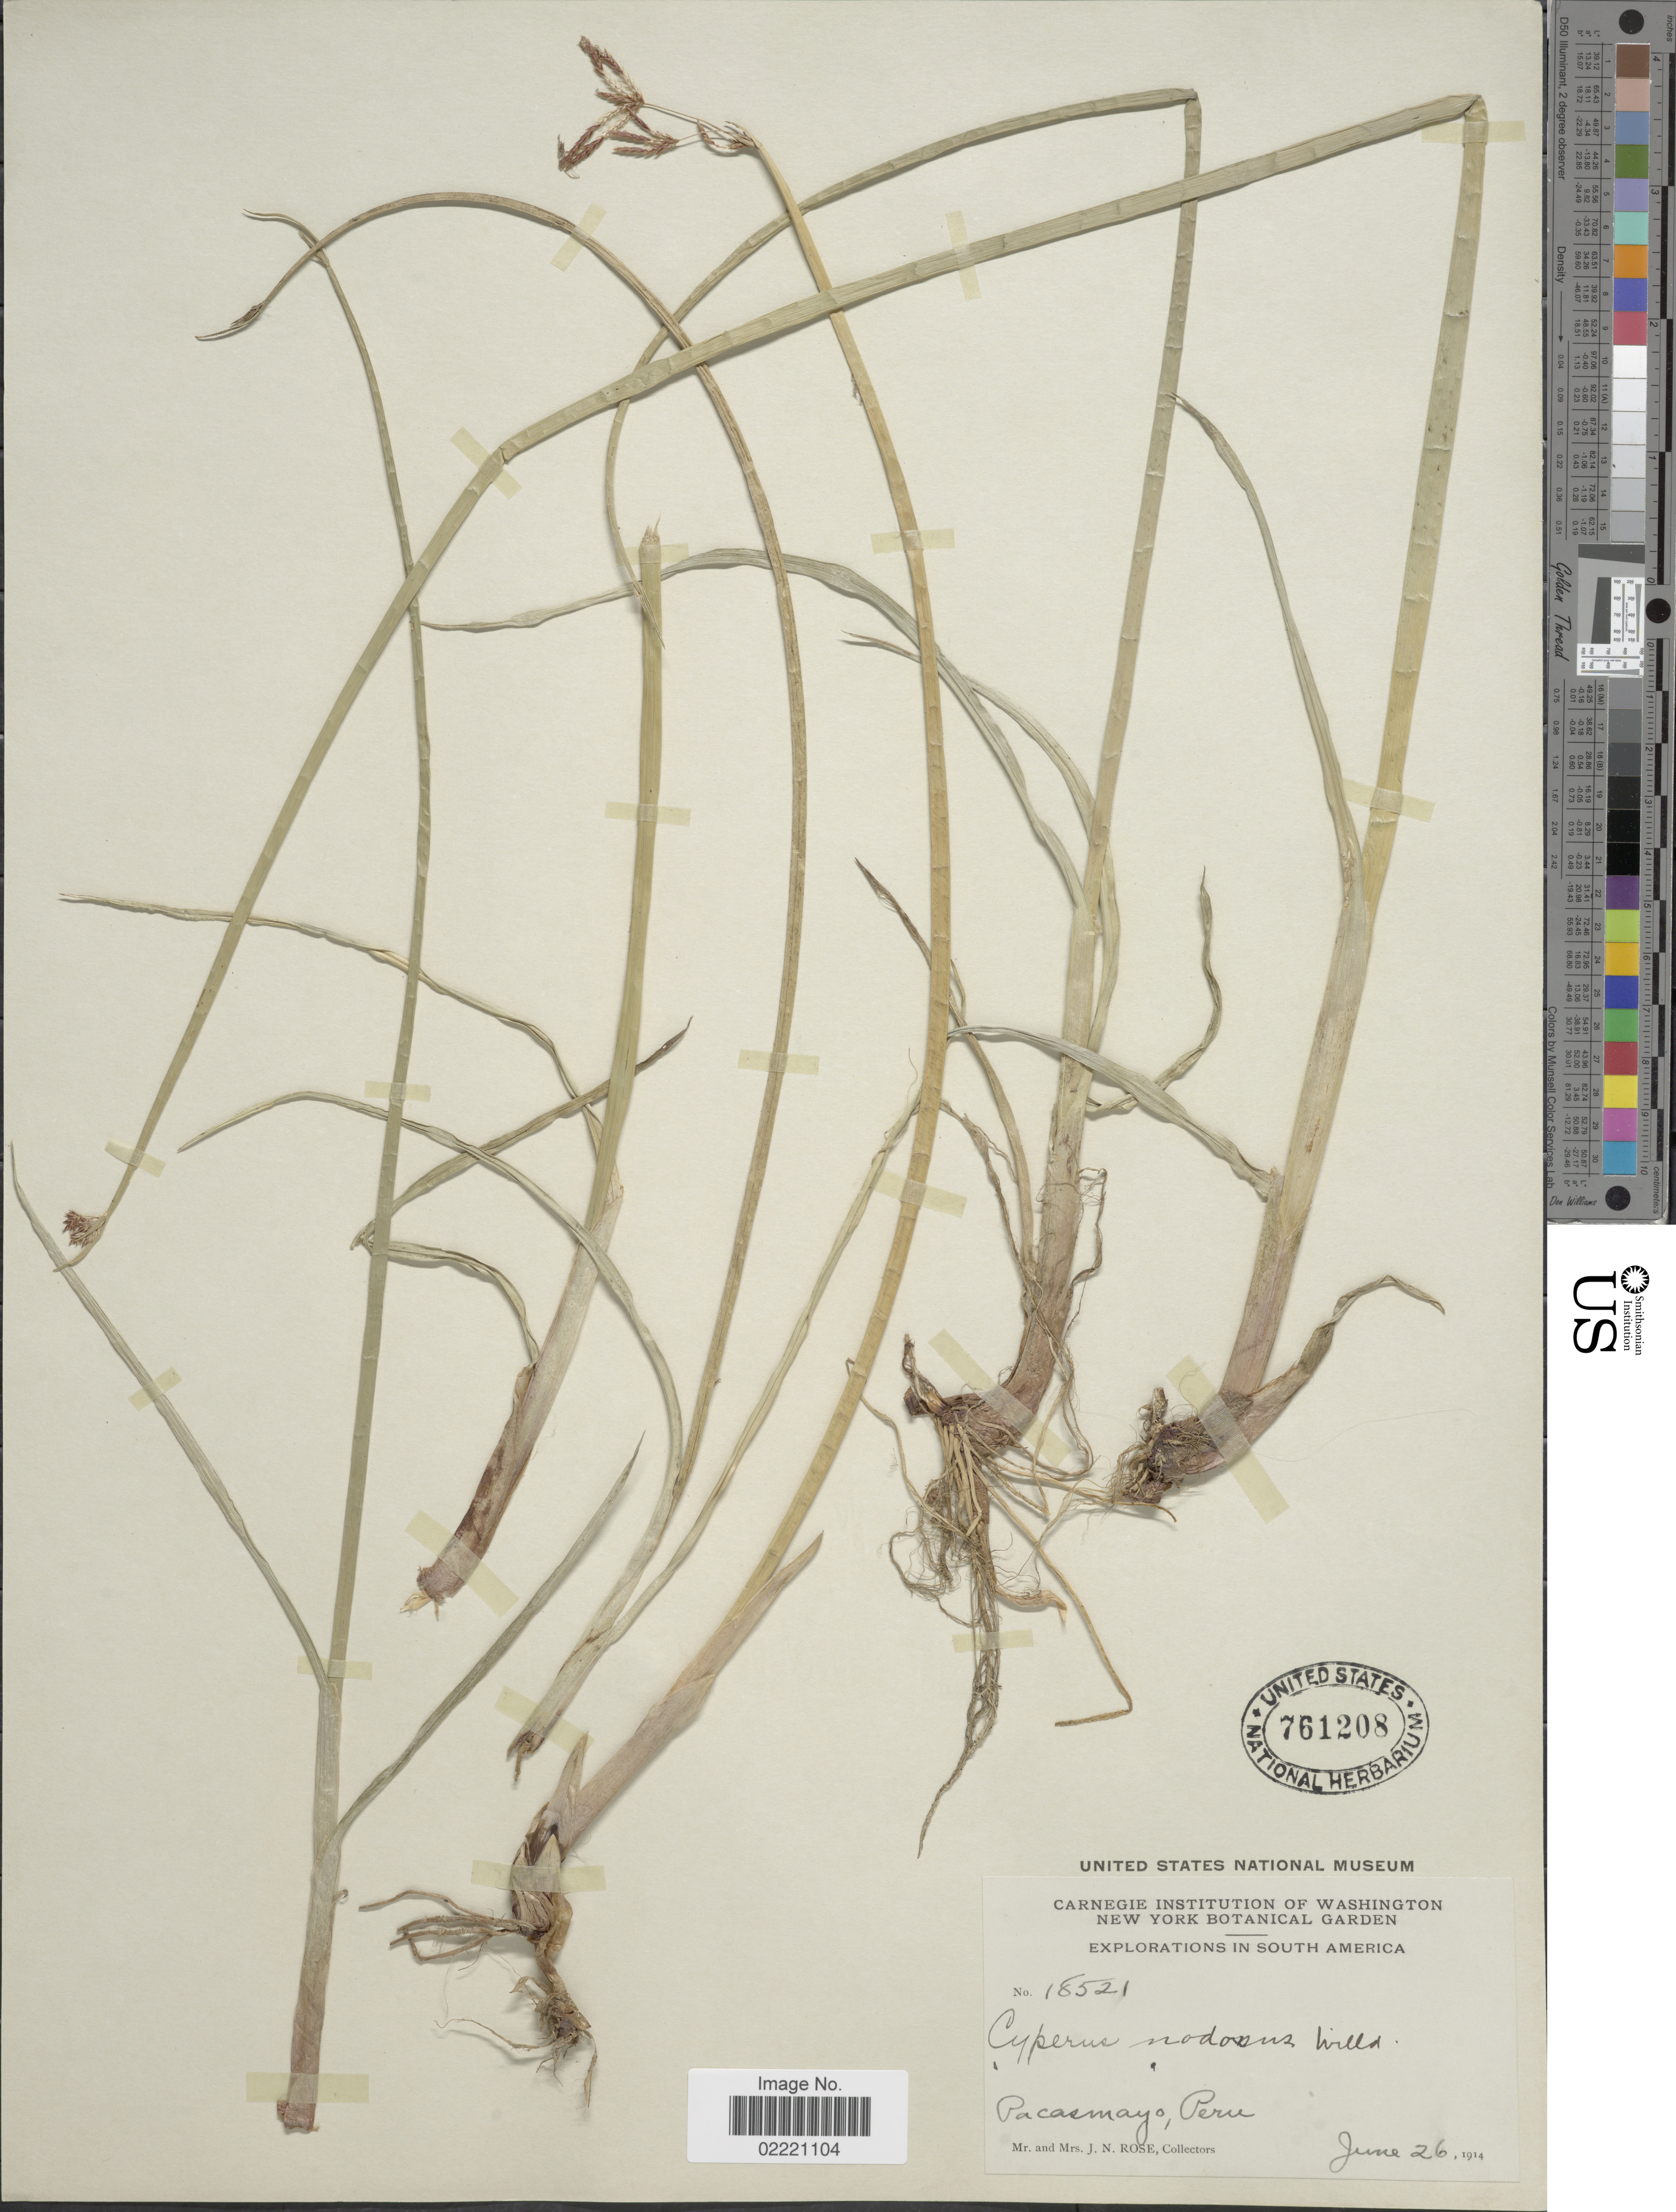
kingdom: Plantae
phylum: Tracheophyta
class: Liliopsida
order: Poales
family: Cyperaceae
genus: Cyperus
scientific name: Cyperus articulatus var. nodosus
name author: (Bonpl. ex Humb. & Willd.) Kük.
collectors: J. N. Rose & L. B. Rose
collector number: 18521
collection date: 1914-06-26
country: Peru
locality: Pacasmayo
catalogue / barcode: US 761208